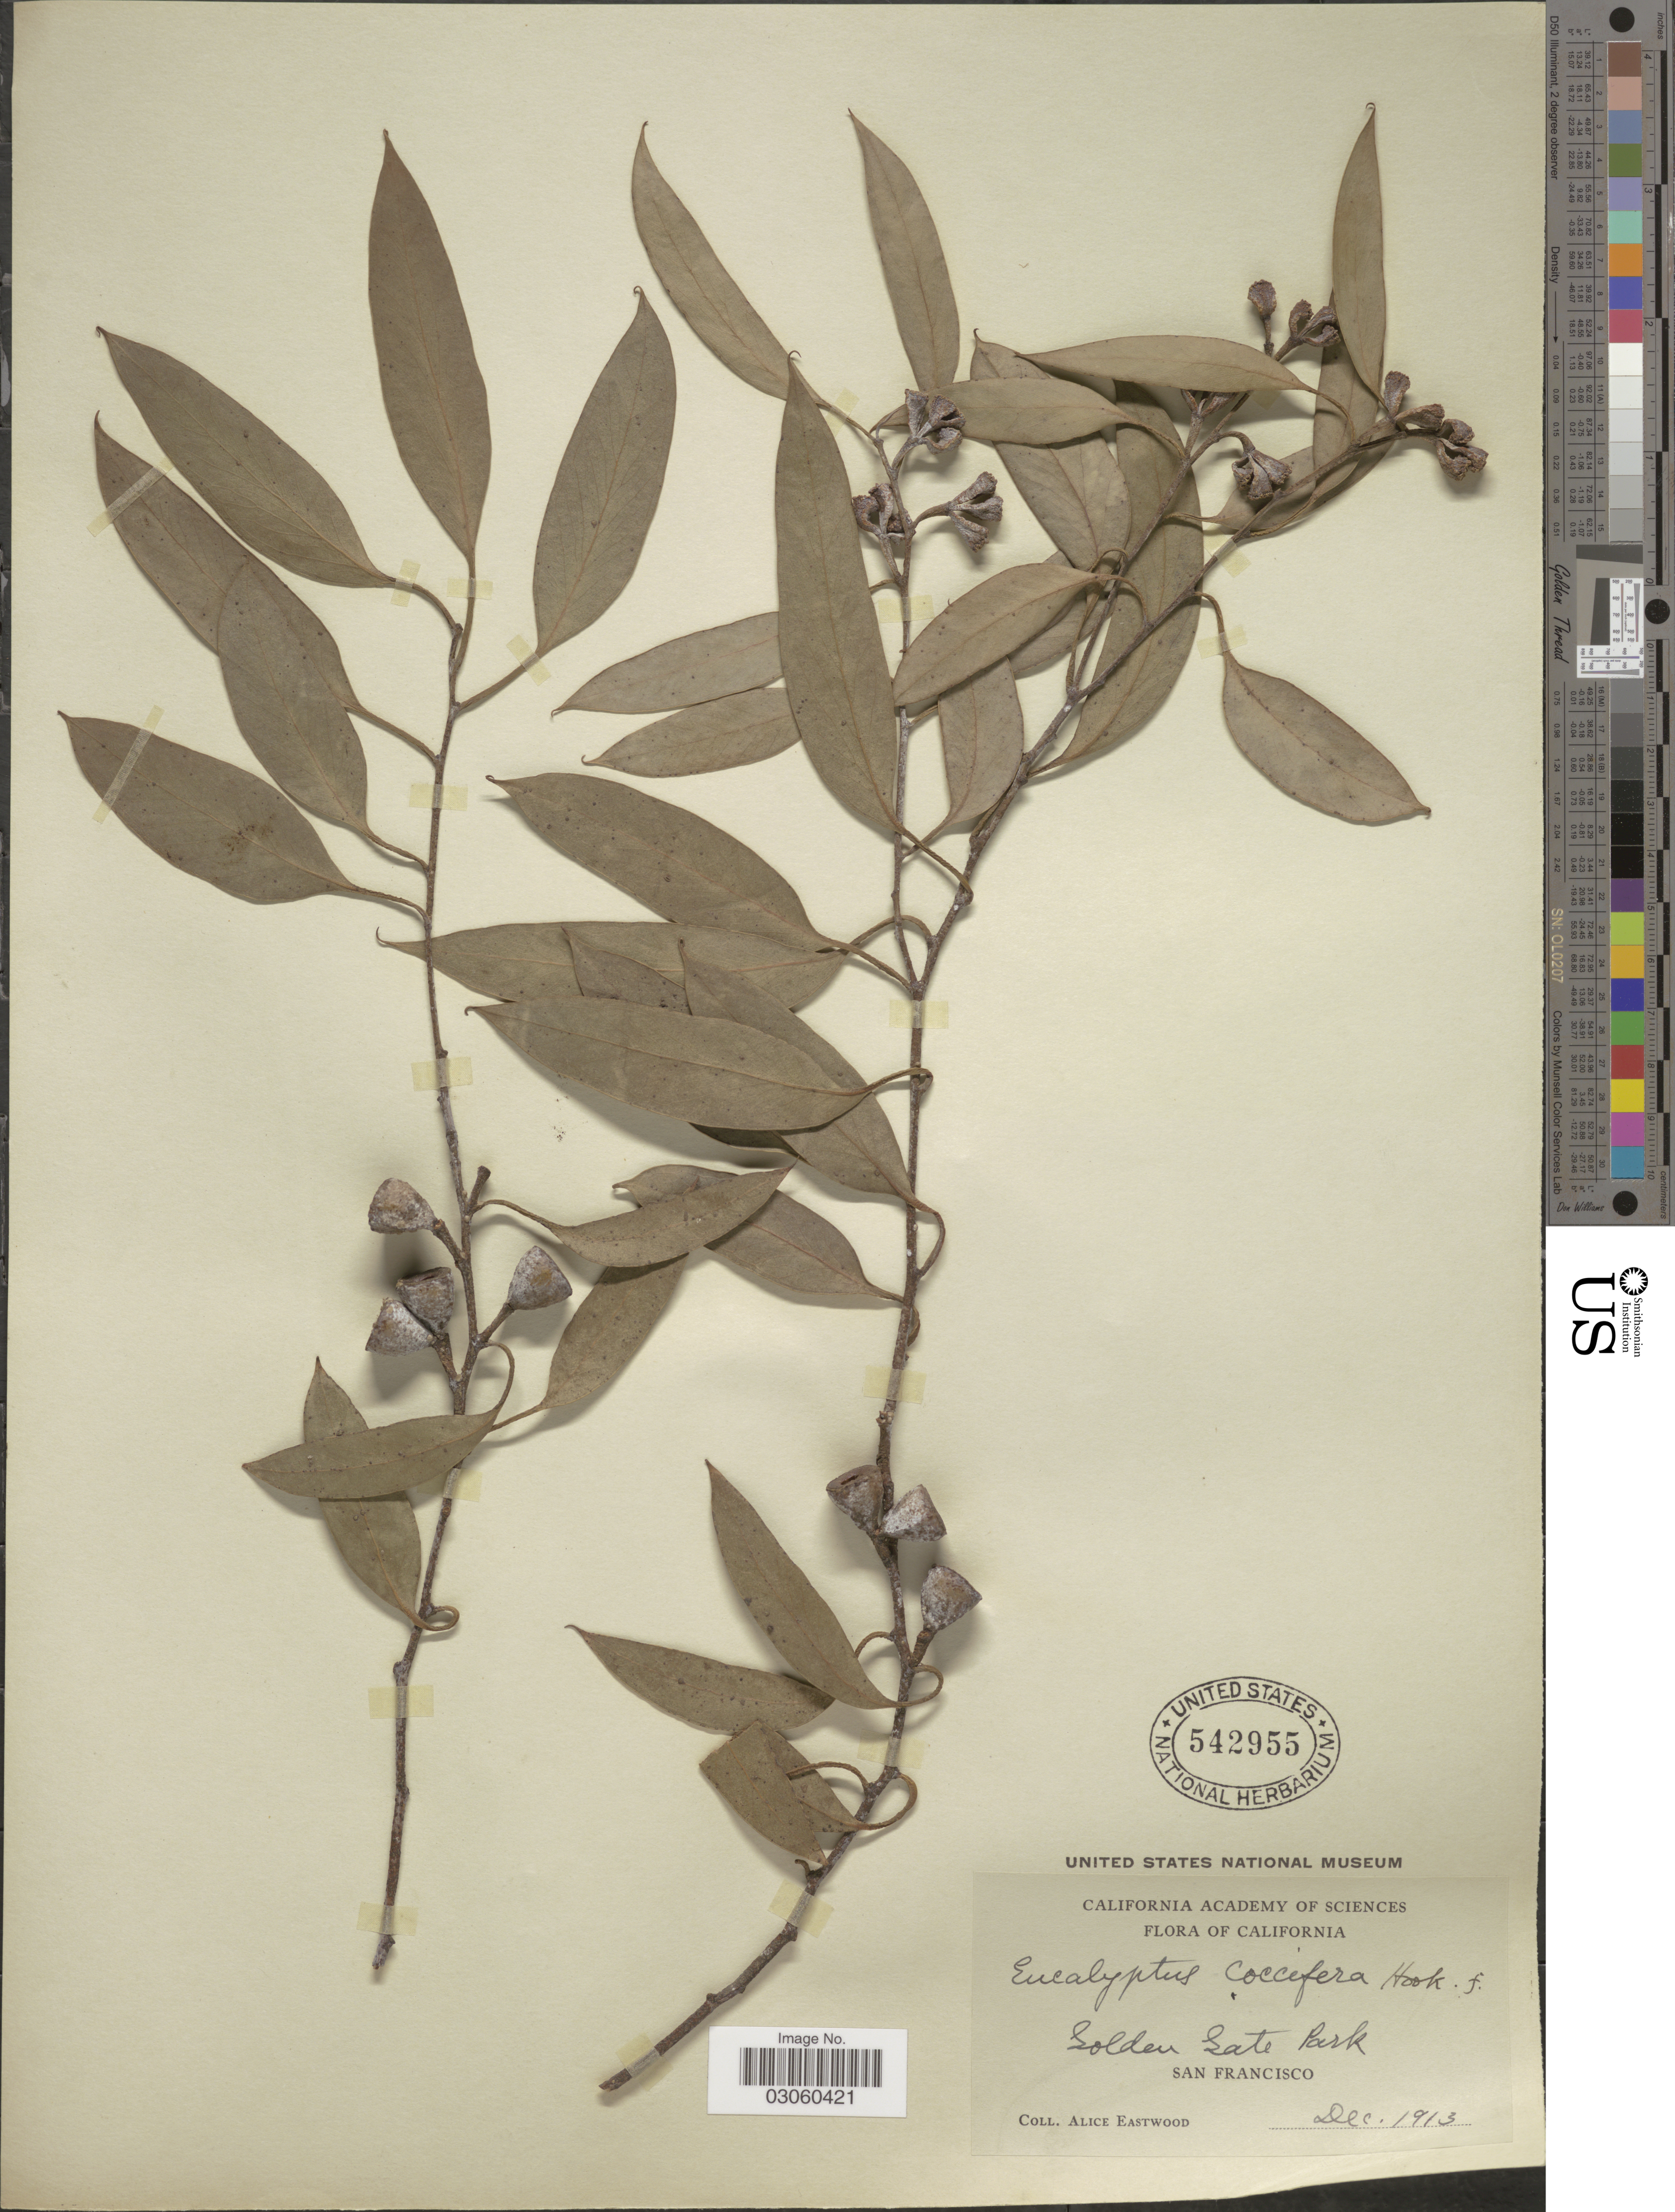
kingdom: Plantae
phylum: Tracheophyta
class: Magnoliopsida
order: Myrtales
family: Myrtaceae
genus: Eucalyptus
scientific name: Eucalyptus coccifera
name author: Hook. f.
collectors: A. Eastwood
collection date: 1913-12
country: United States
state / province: California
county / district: San Francisco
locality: Golden Gate Park. San Francisco.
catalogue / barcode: US 542955